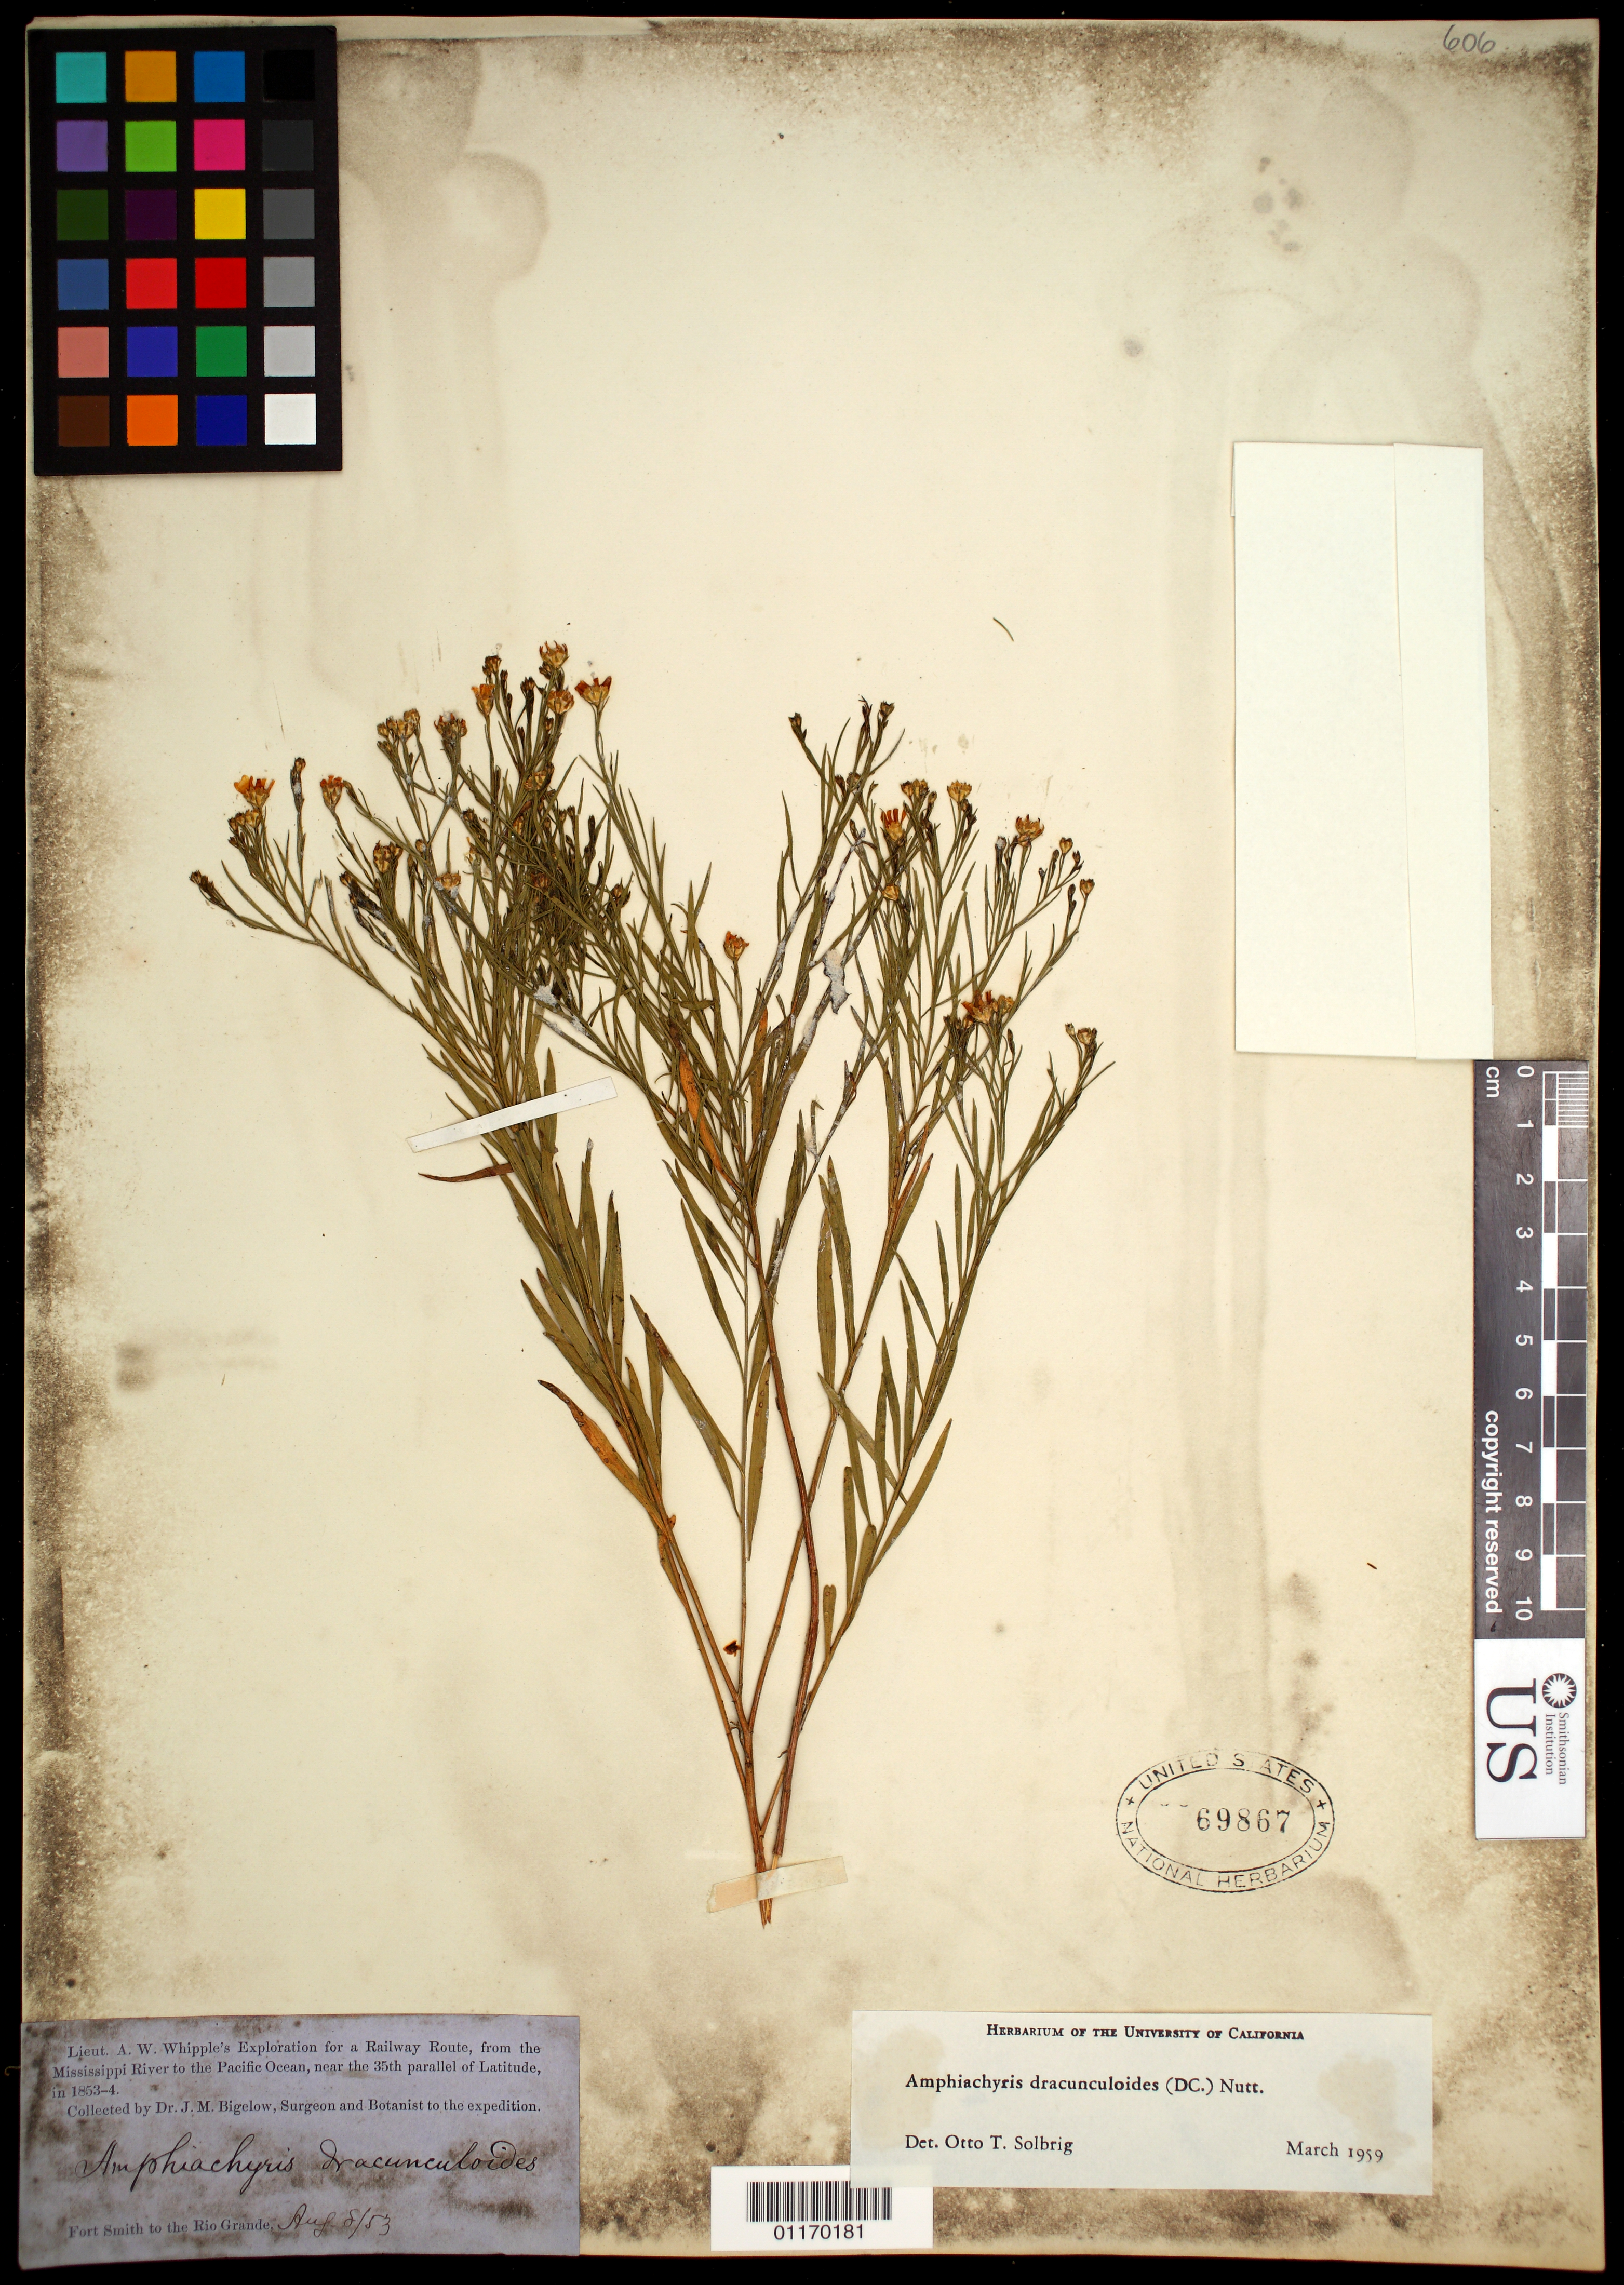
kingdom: Plantae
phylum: Tracheophyta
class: Magnoliopsida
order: Asterales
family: Asteraceae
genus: Amphiachyris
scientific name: Amphiachyris dracunculoides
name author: (DC.) Nutt.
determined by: Solbrig, O. T.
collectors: J. M. Bigelow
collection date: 1853-08-08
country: United States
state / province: Oklahoma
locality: Fort Smith to the Rio Grande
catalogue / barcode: US 69867